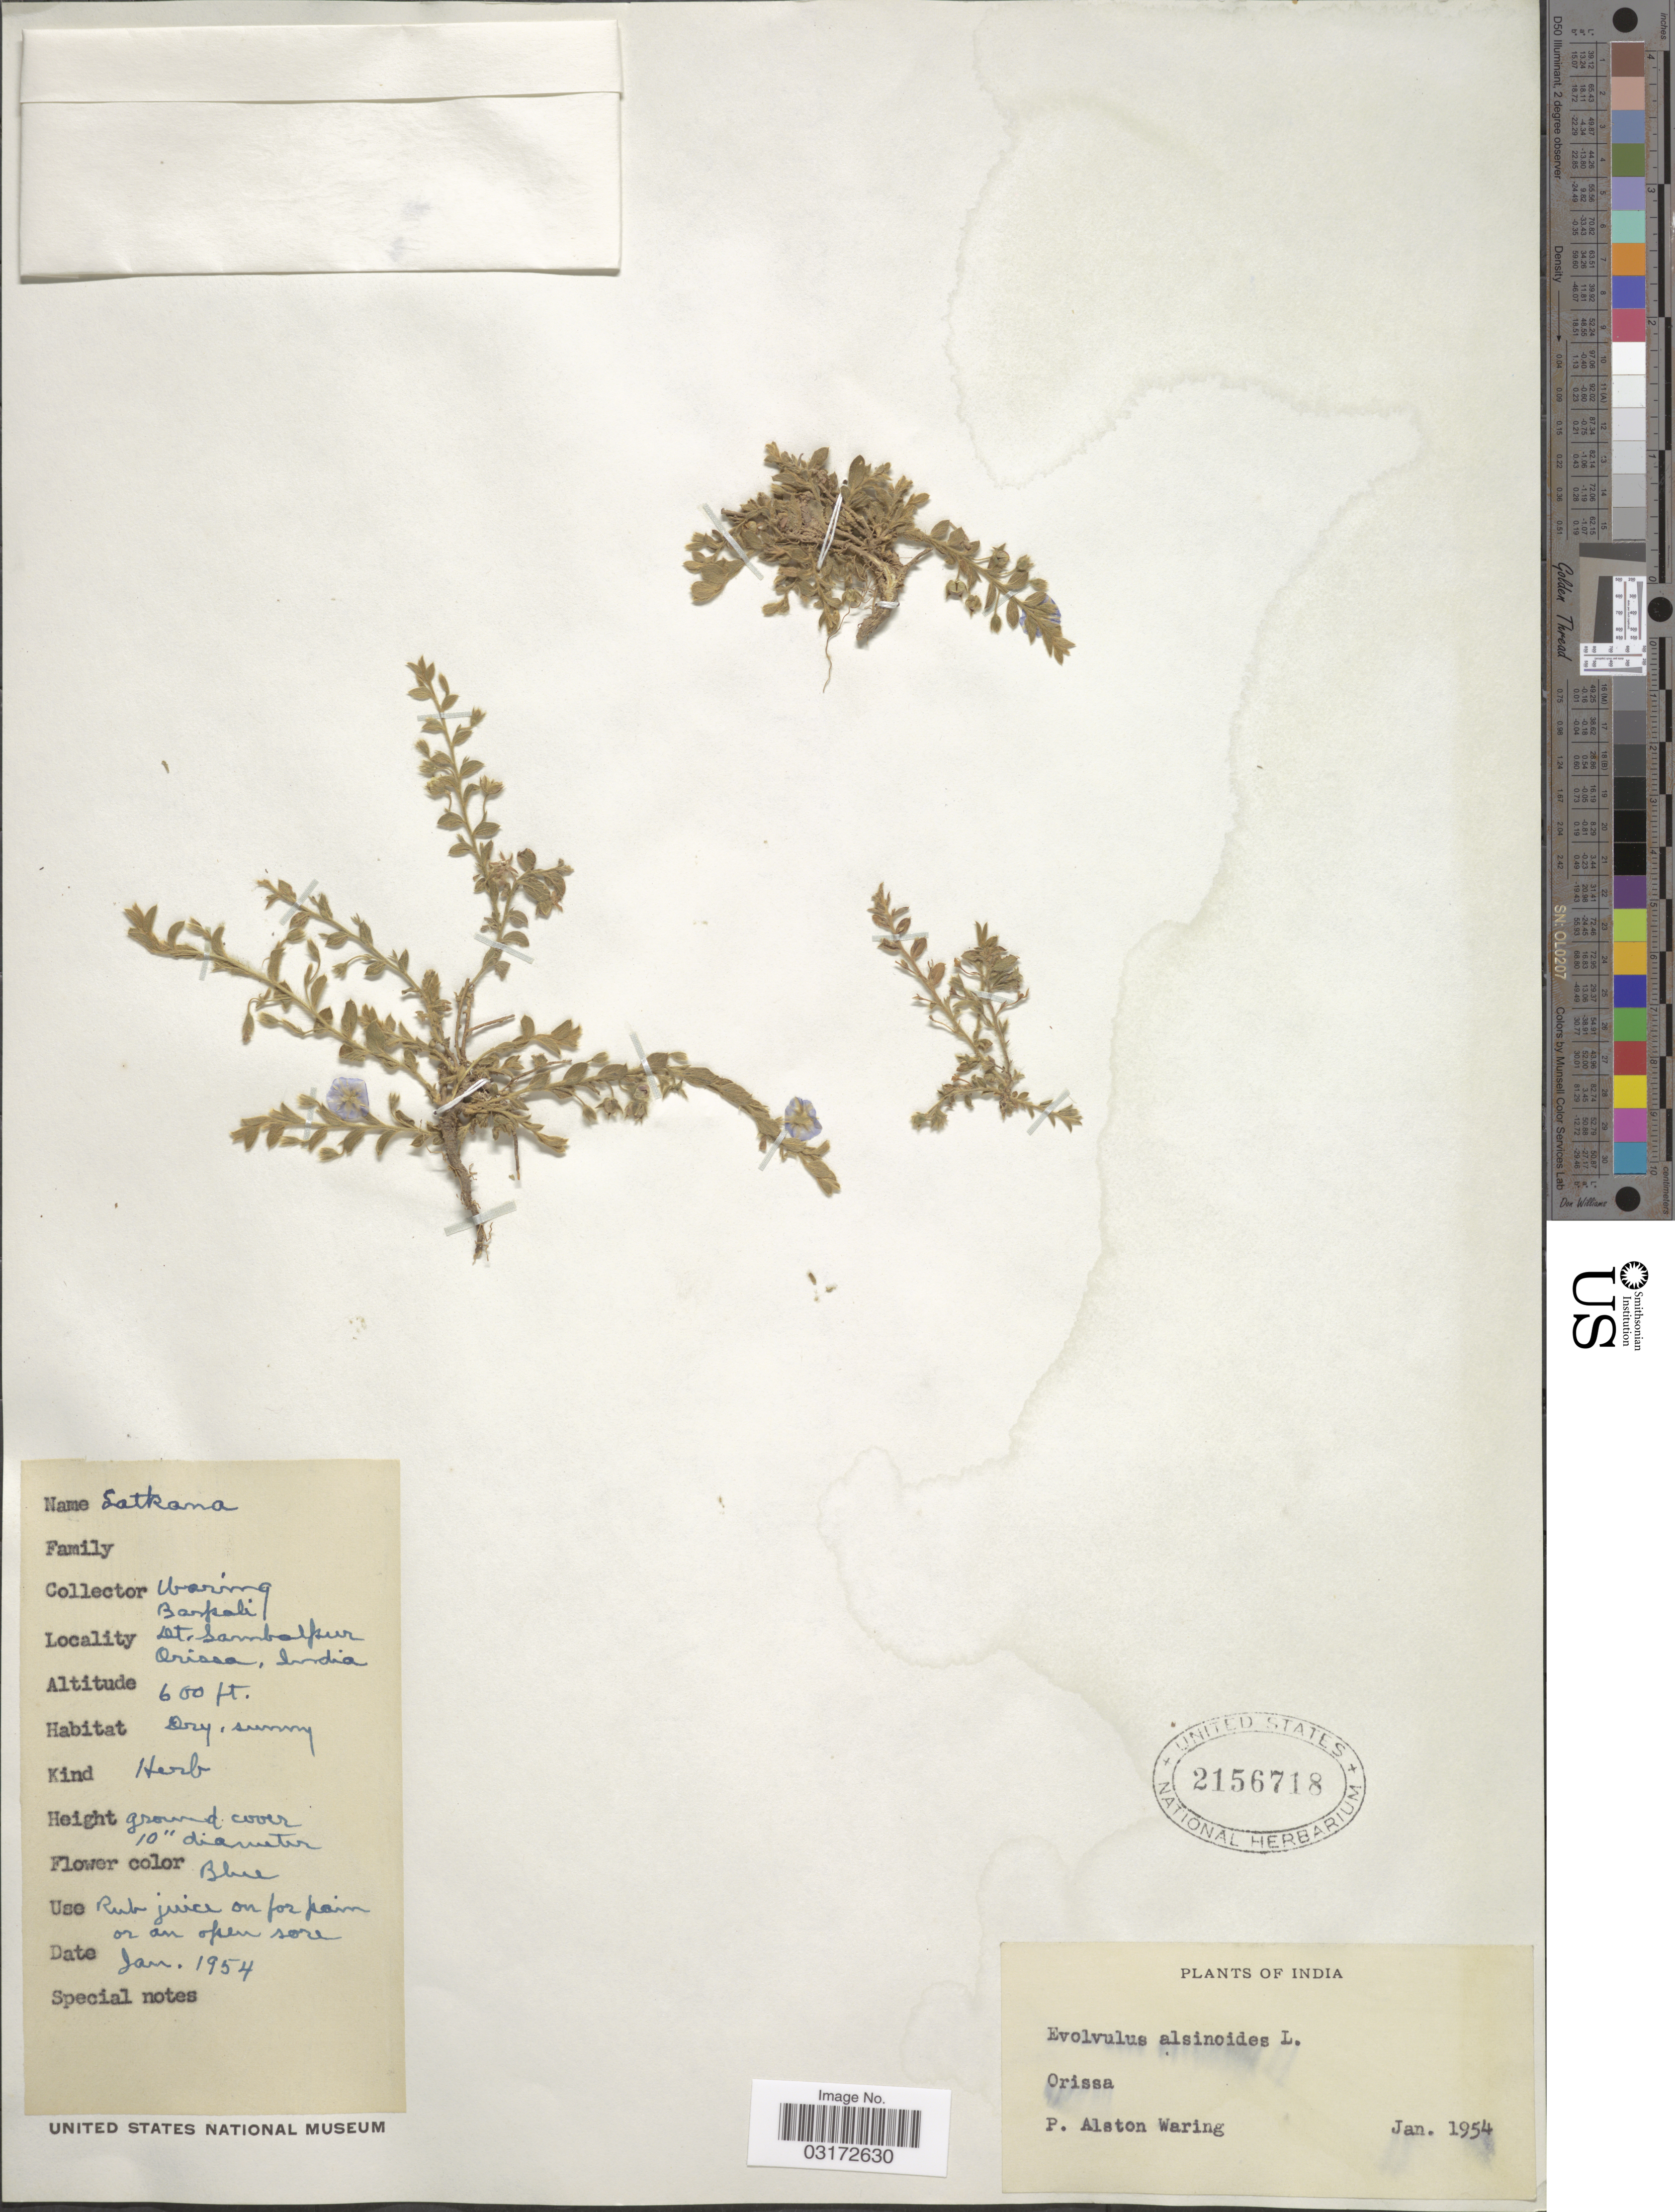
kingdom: Plantae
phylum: Tracheophyta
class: Magnoliopsida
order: Solanales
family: Convolvulaceae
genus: Evolvulus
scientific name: Evolvulus alsinoides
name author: (L.) L.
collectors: P. Waring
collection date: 1954-01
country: India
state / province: Orissa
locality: Barapali . Dt. Sambalpur.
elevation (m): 183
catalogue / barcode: US 2156718